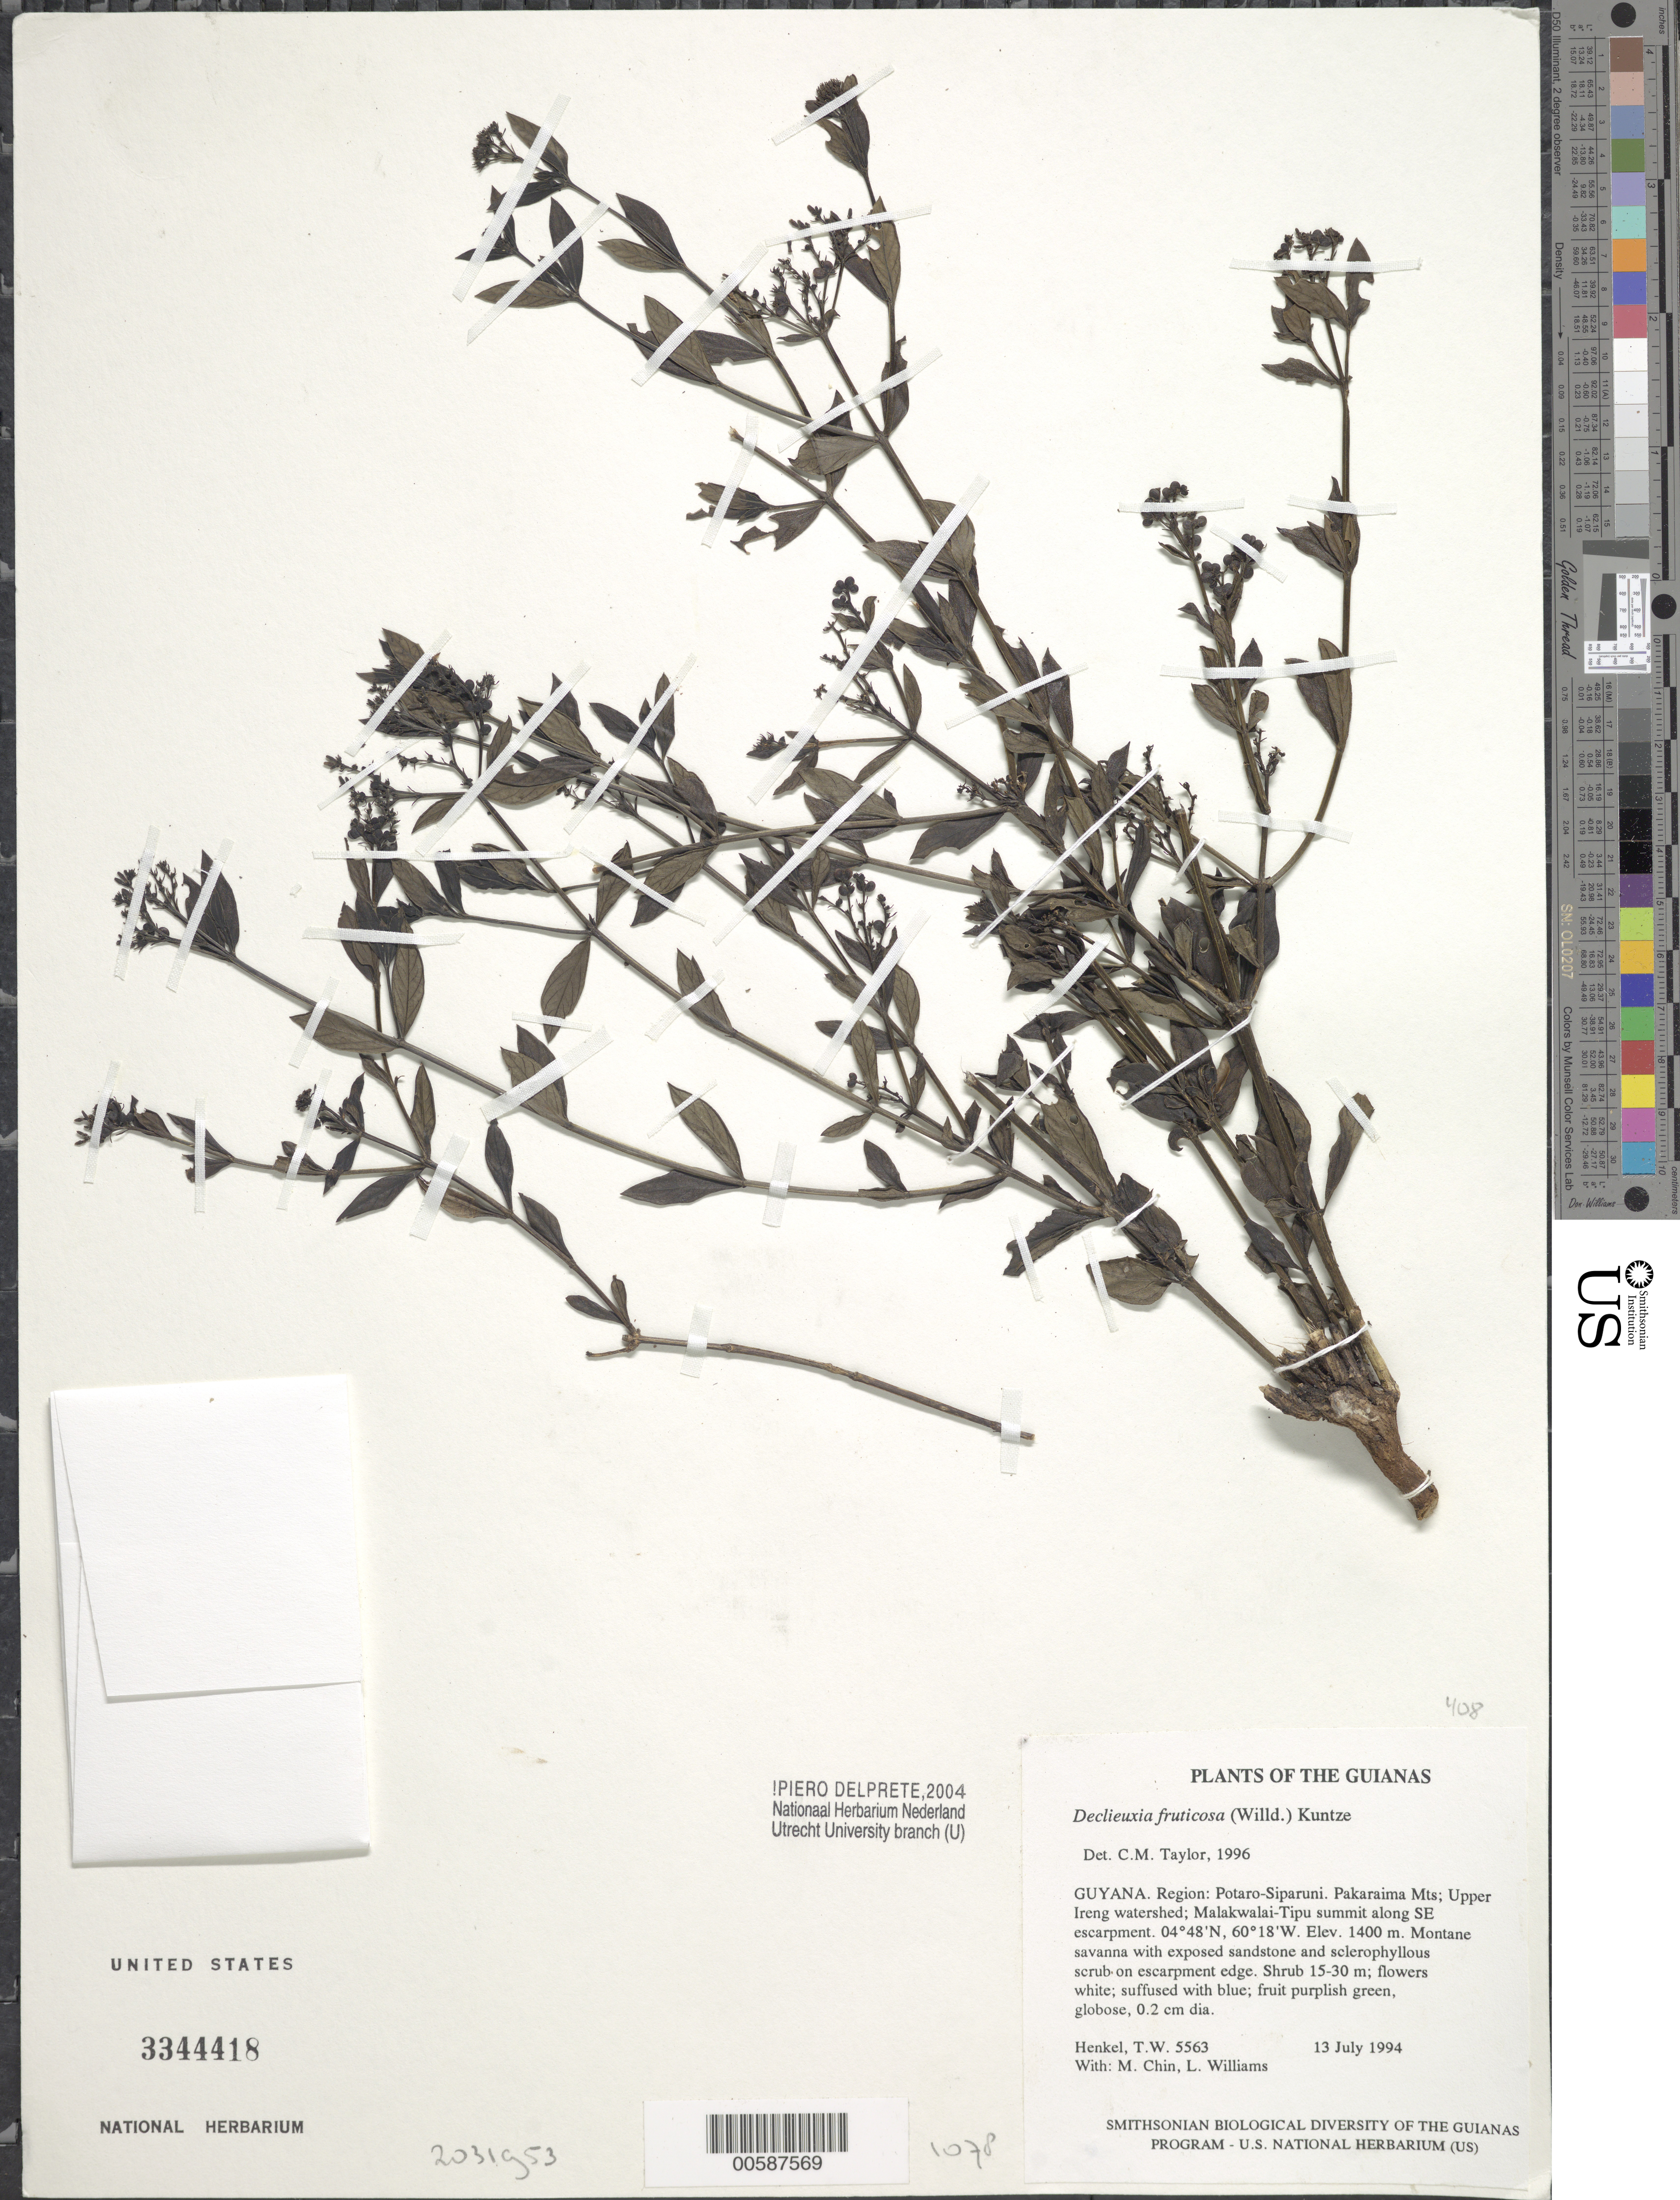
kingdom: Plantae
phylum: Tracheophyta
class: Magnoliopsida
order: Gentianales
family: Rubiaceae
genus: Declieuxia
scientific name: Declieuxia fruticosa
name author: (Willd. ex Roem. & Schult.) Kuntze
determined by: Taylor, Charlotte M.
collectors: T. Henkel, M. Chin & L. Williams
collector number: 5563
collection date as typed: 13 July 1994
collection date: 1994-07-13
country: Guyana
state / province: Potaro-Siparuni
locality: Pakaraima Mts; Upper Ireng watershed; Malakwalai-Tipu summit along SE escarpment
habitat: Montane savanna with exposed sandstone and sclerophyllous scrub on escarpment edge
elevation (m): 1400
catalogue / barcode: US 3344418